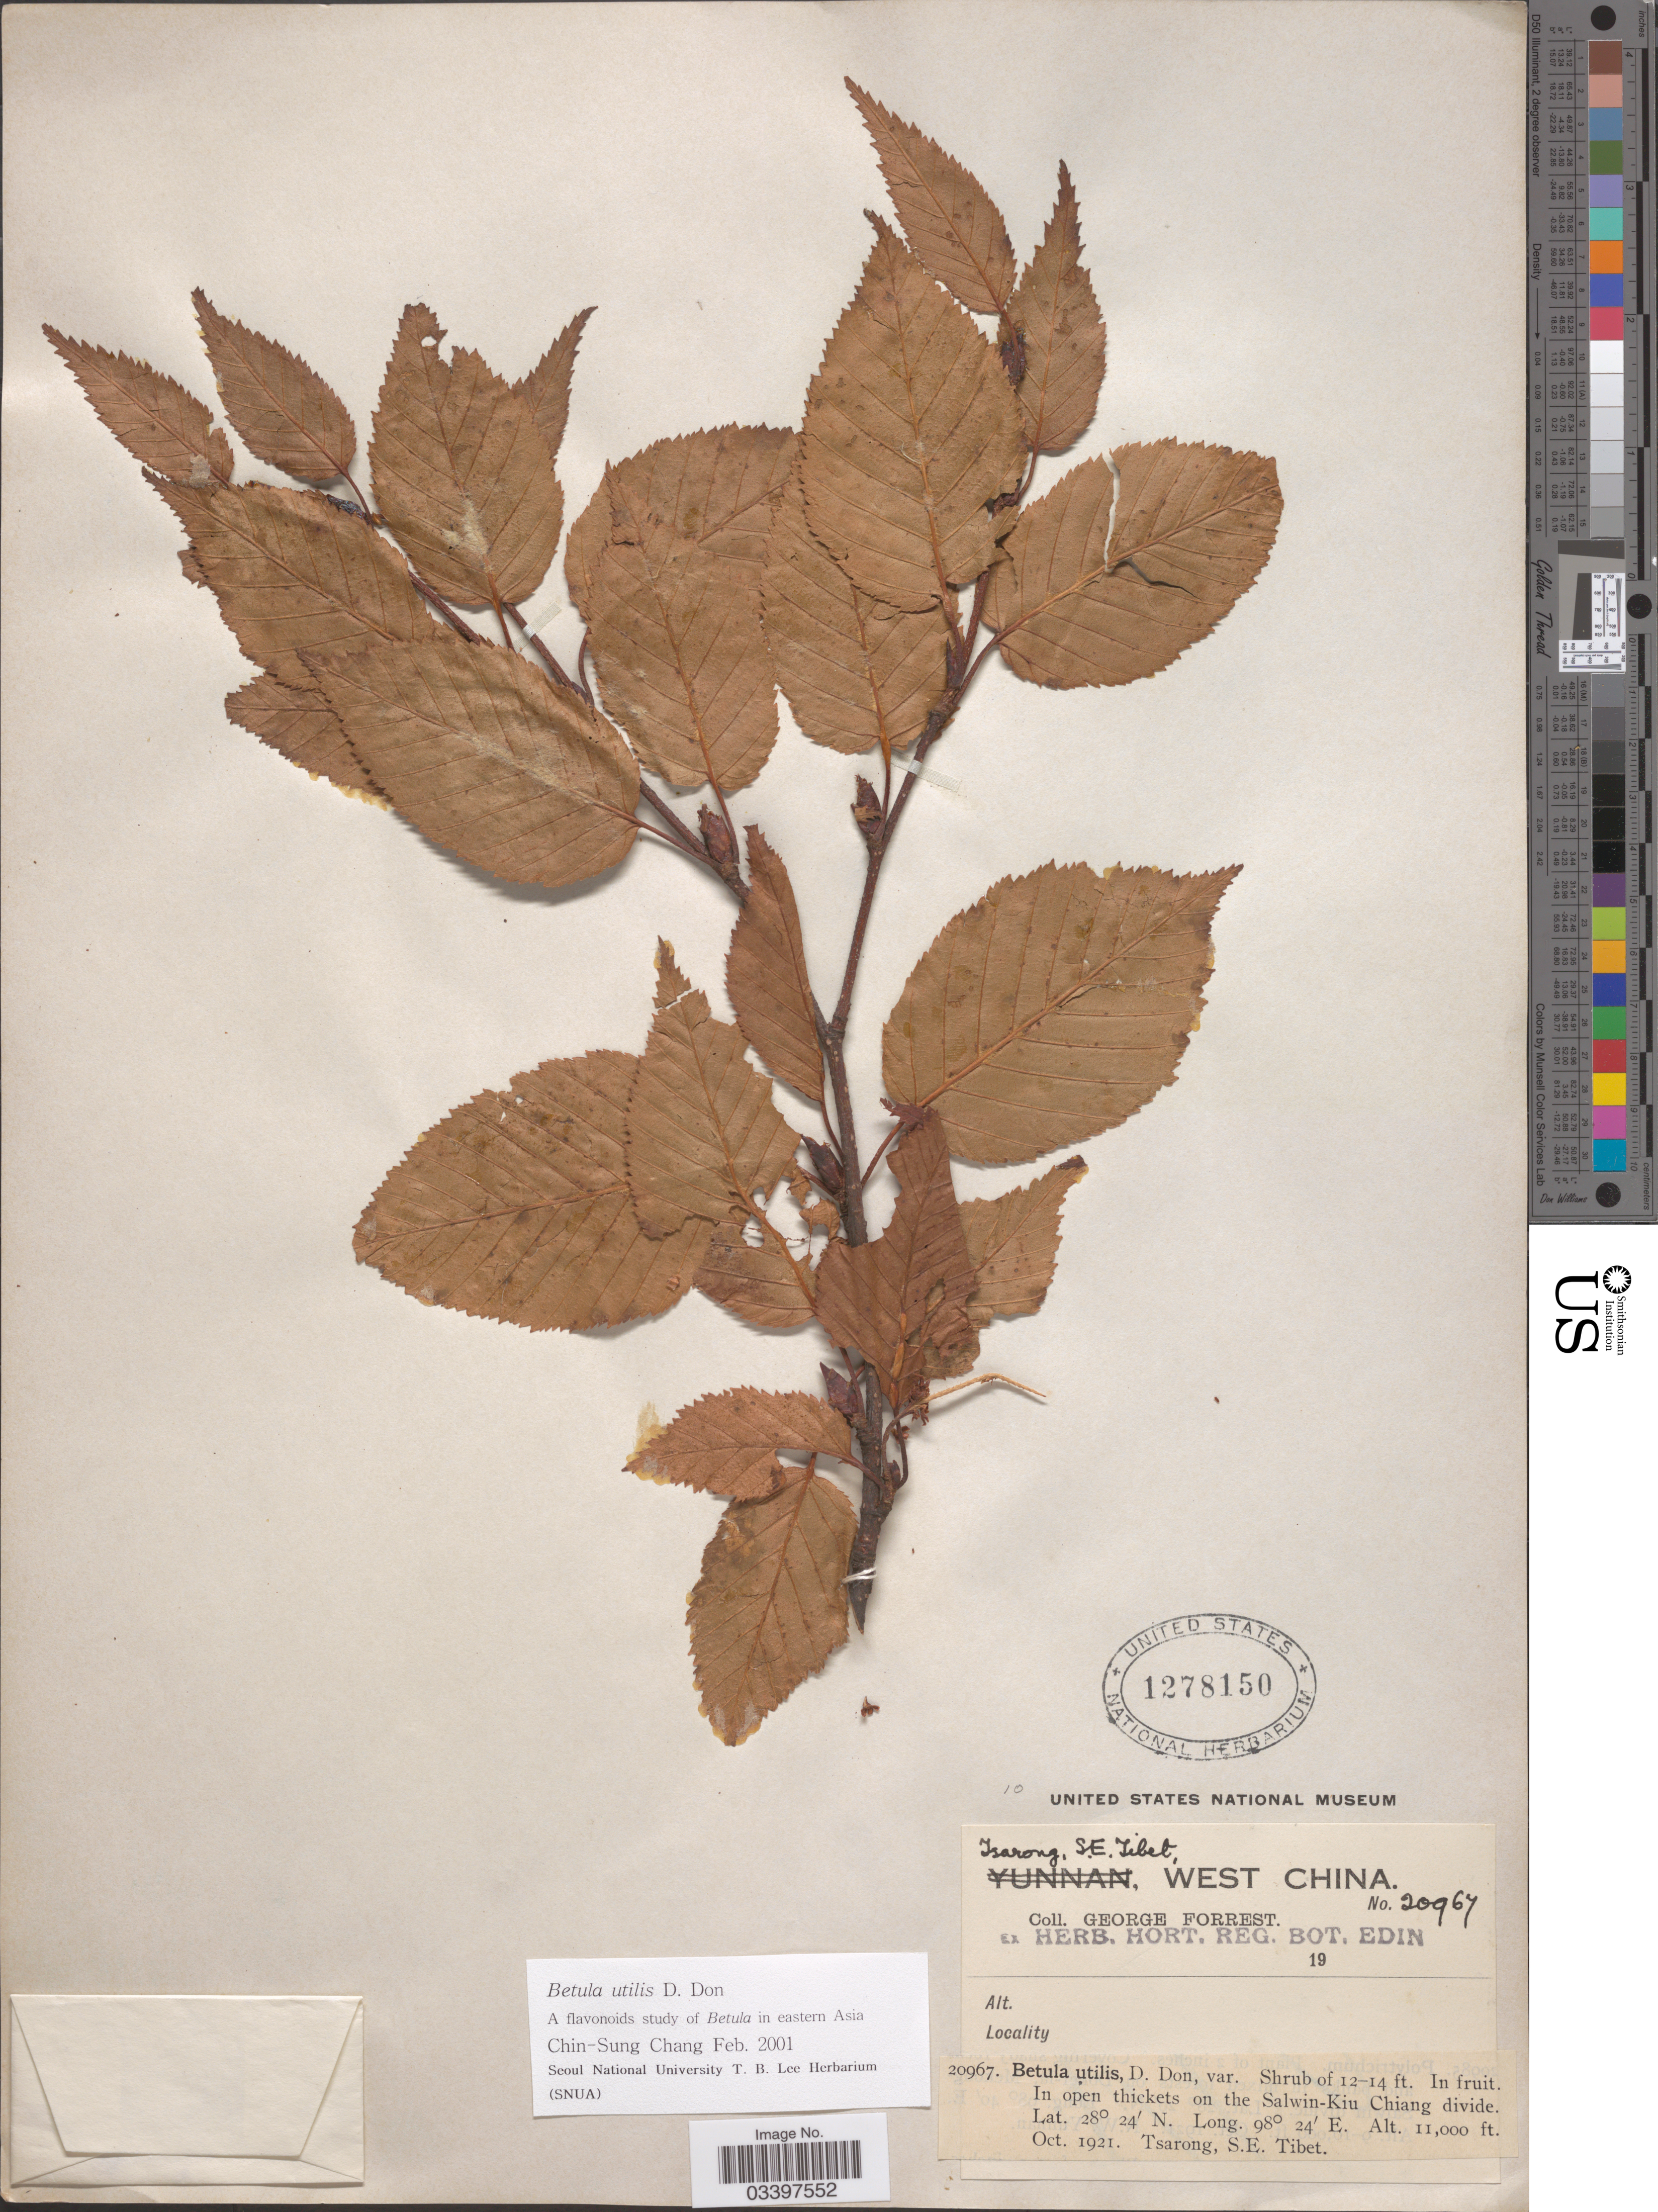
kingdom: Plantae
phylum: Tracheophyta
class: Magnoliopsida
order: Fagales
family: Betulaceae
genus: Betula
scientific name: Betula utilis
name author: D. Don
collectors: G. Forrest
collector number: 20967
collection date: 1921-10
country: China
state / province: Xizang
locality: Tsarong, S.E. Tibet. In open thickets on the Salwin-Kiu Chiang divide.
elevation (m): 3353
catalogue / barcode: US 1278150